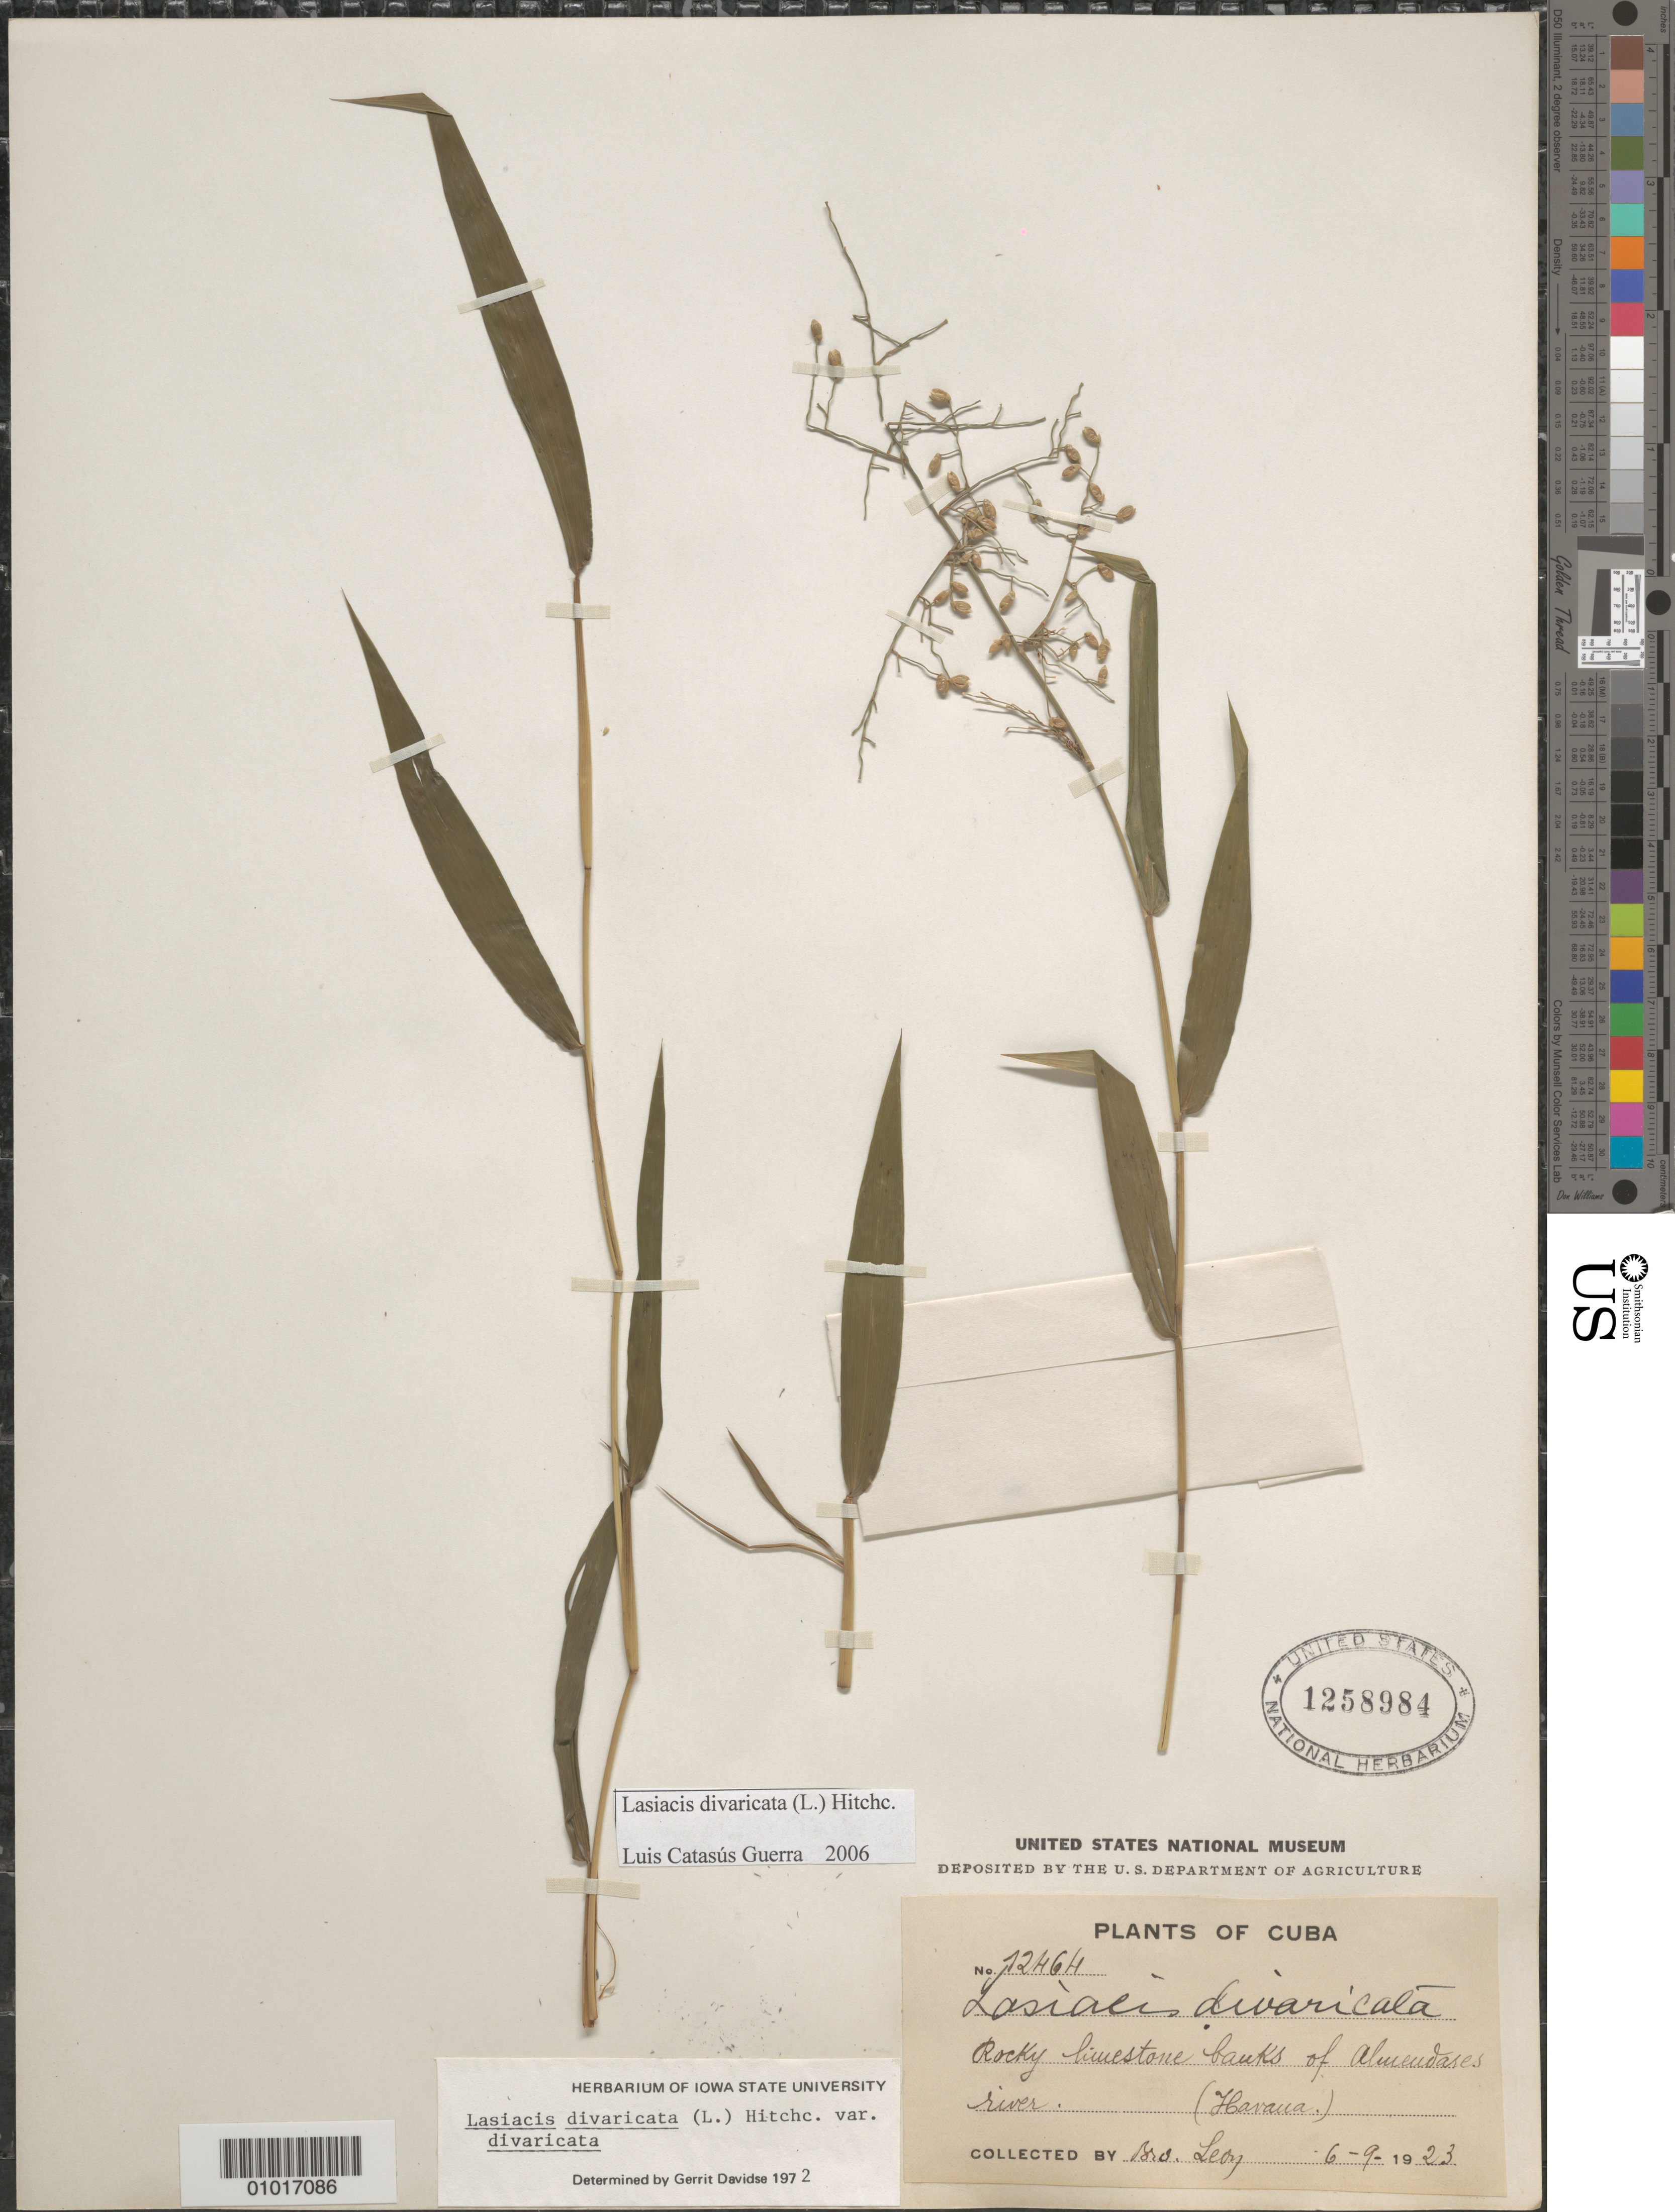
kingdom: Plantae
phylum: Tracheophyta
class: Liliopsida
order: Poales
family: Poaceae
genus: Lasiacis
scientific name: Lasiacis divaricata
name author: (L.) Hitchc.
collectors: Bro. León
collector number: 12464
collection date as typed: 01 Jun 1923 to 30 Sep 1923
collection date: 1923-06-01/1923-09-30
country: Cuba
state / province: La Habana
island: Cuba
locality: Rocky limestone banks of Almendares River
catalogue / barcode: US 1258984